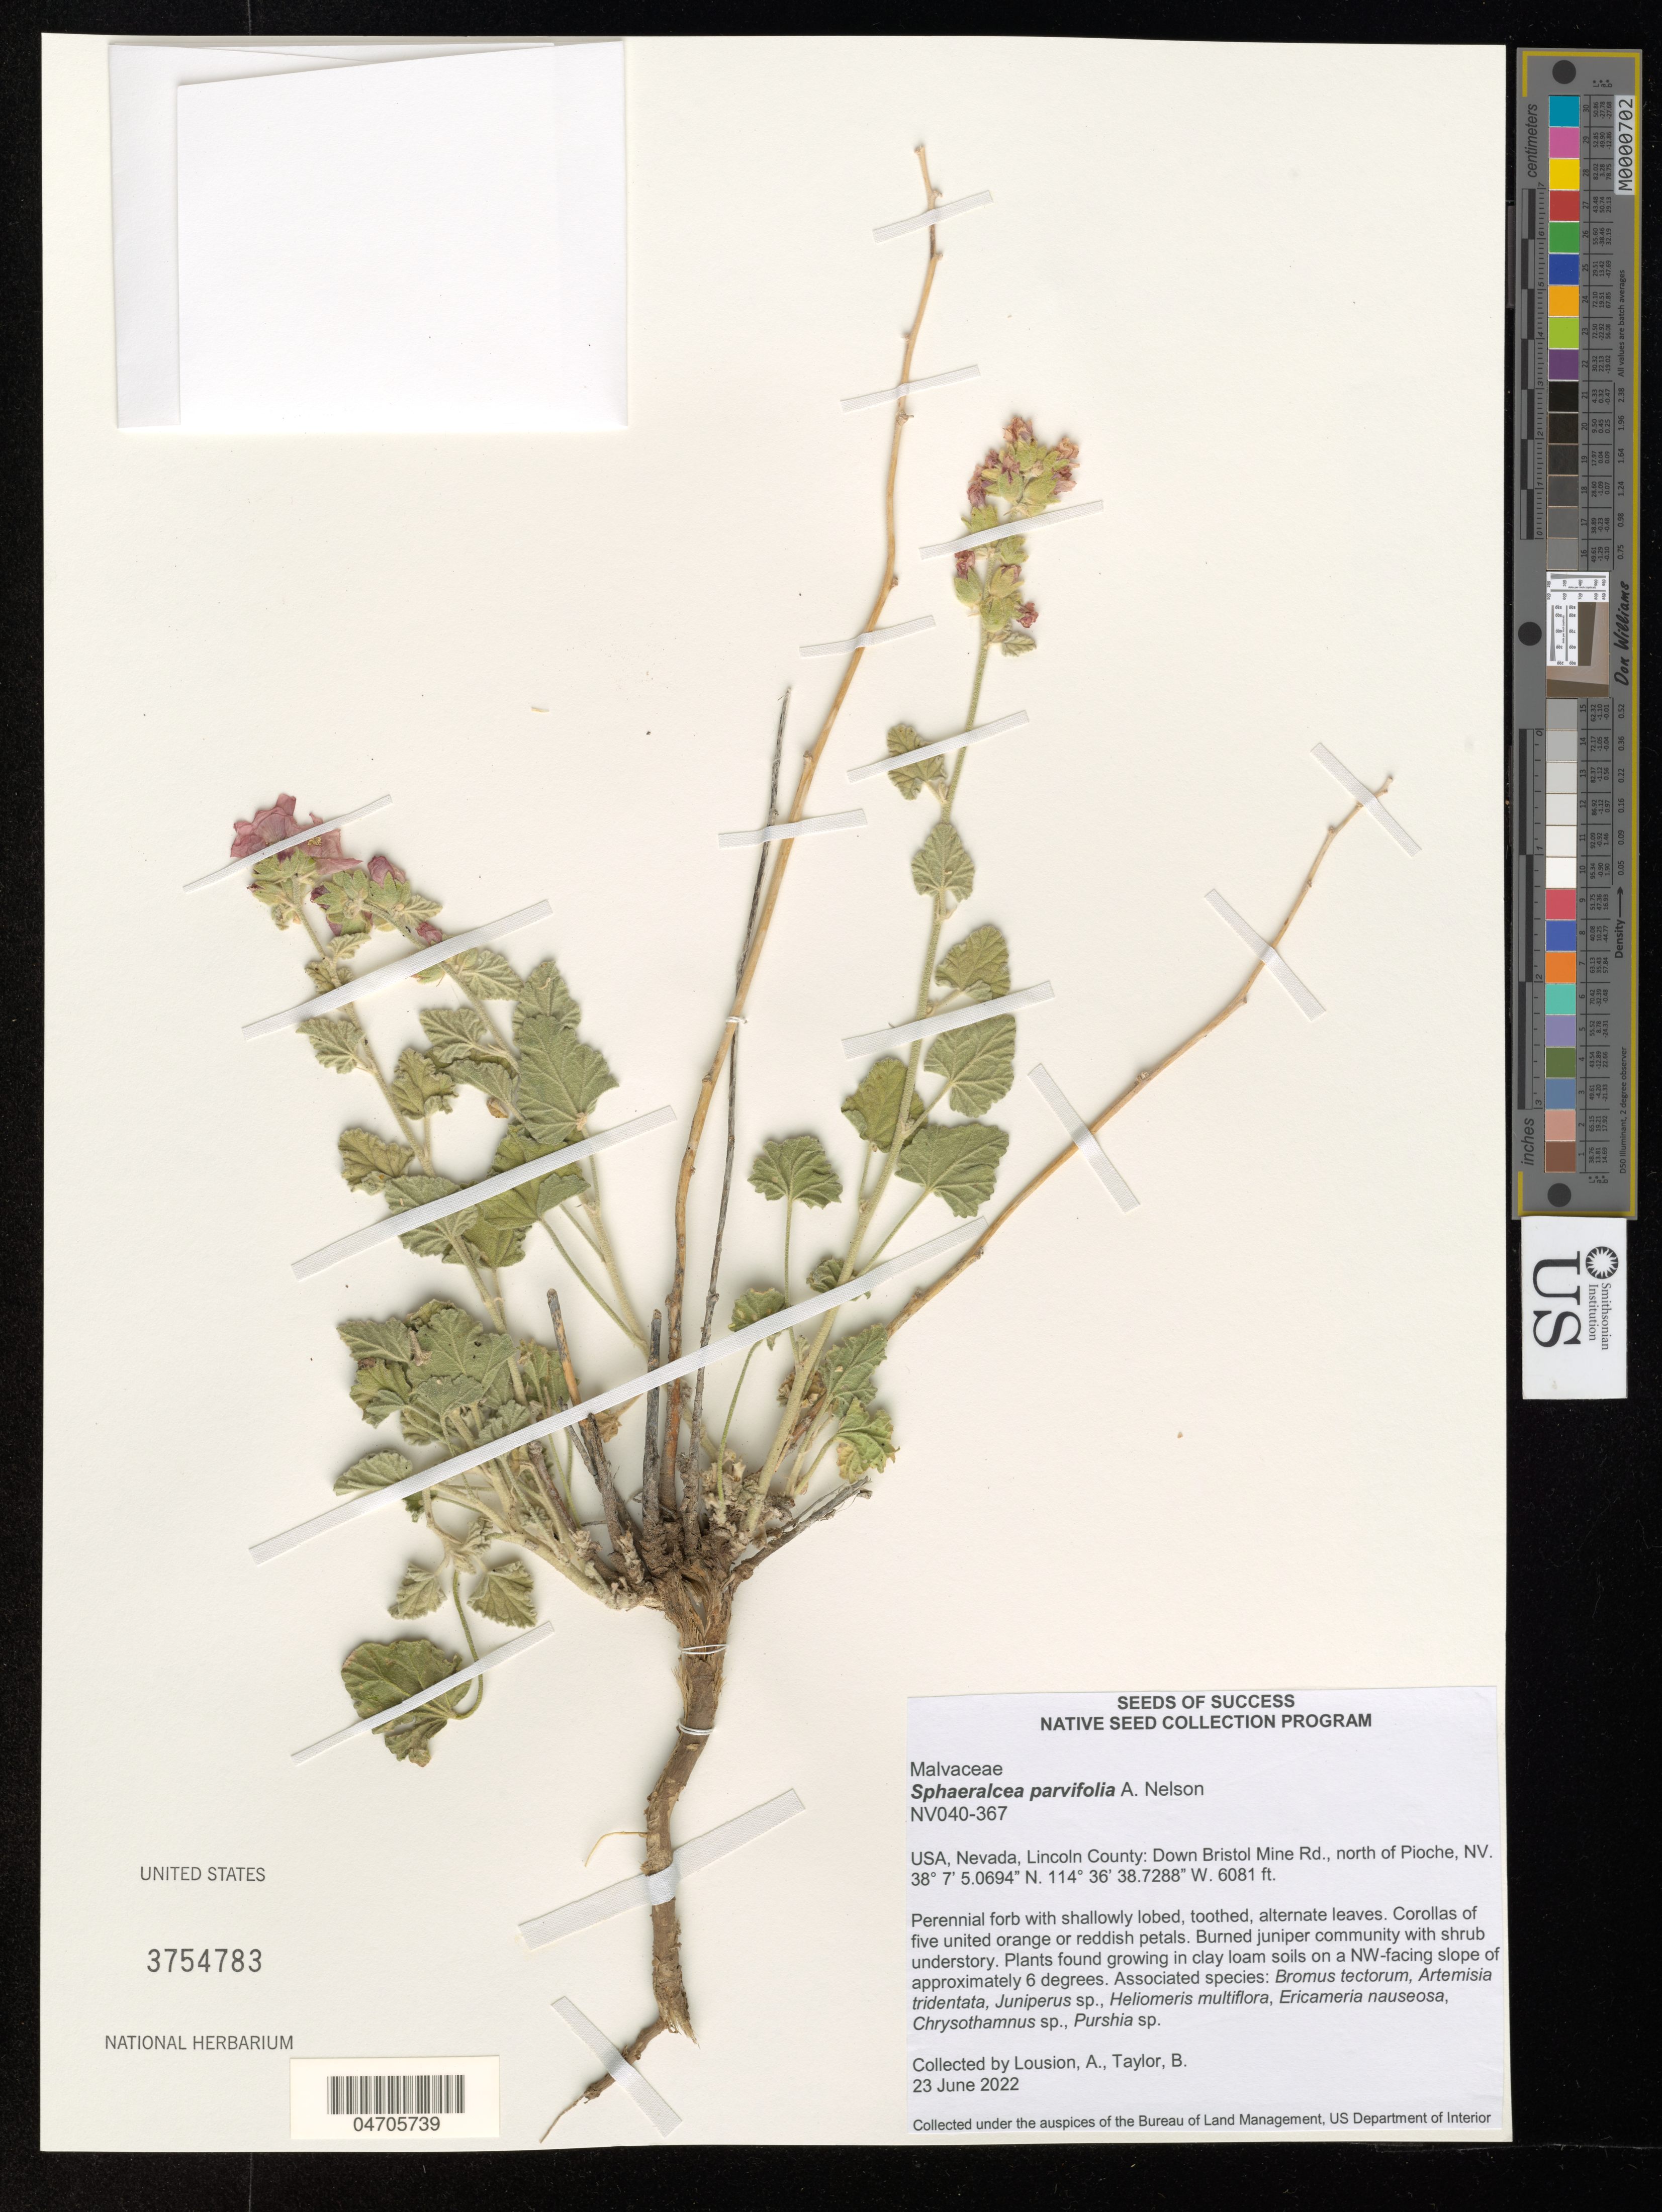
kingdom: Plantae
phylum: Tracheophyta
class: Polypodiopsida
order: Cyatheales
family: Cyatheaceae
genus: Sphaeropteris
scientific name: Sphaeropteris parvifolia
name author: (Holttum) R.M. Tryon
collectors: A. Louison & B. Taylor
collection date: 2022-06-23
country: United States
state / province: Nevada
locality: Lincoln County: Down Bristol Mine Rd., north of Pioche, NV.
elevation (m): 1853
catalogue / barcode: US 3754783